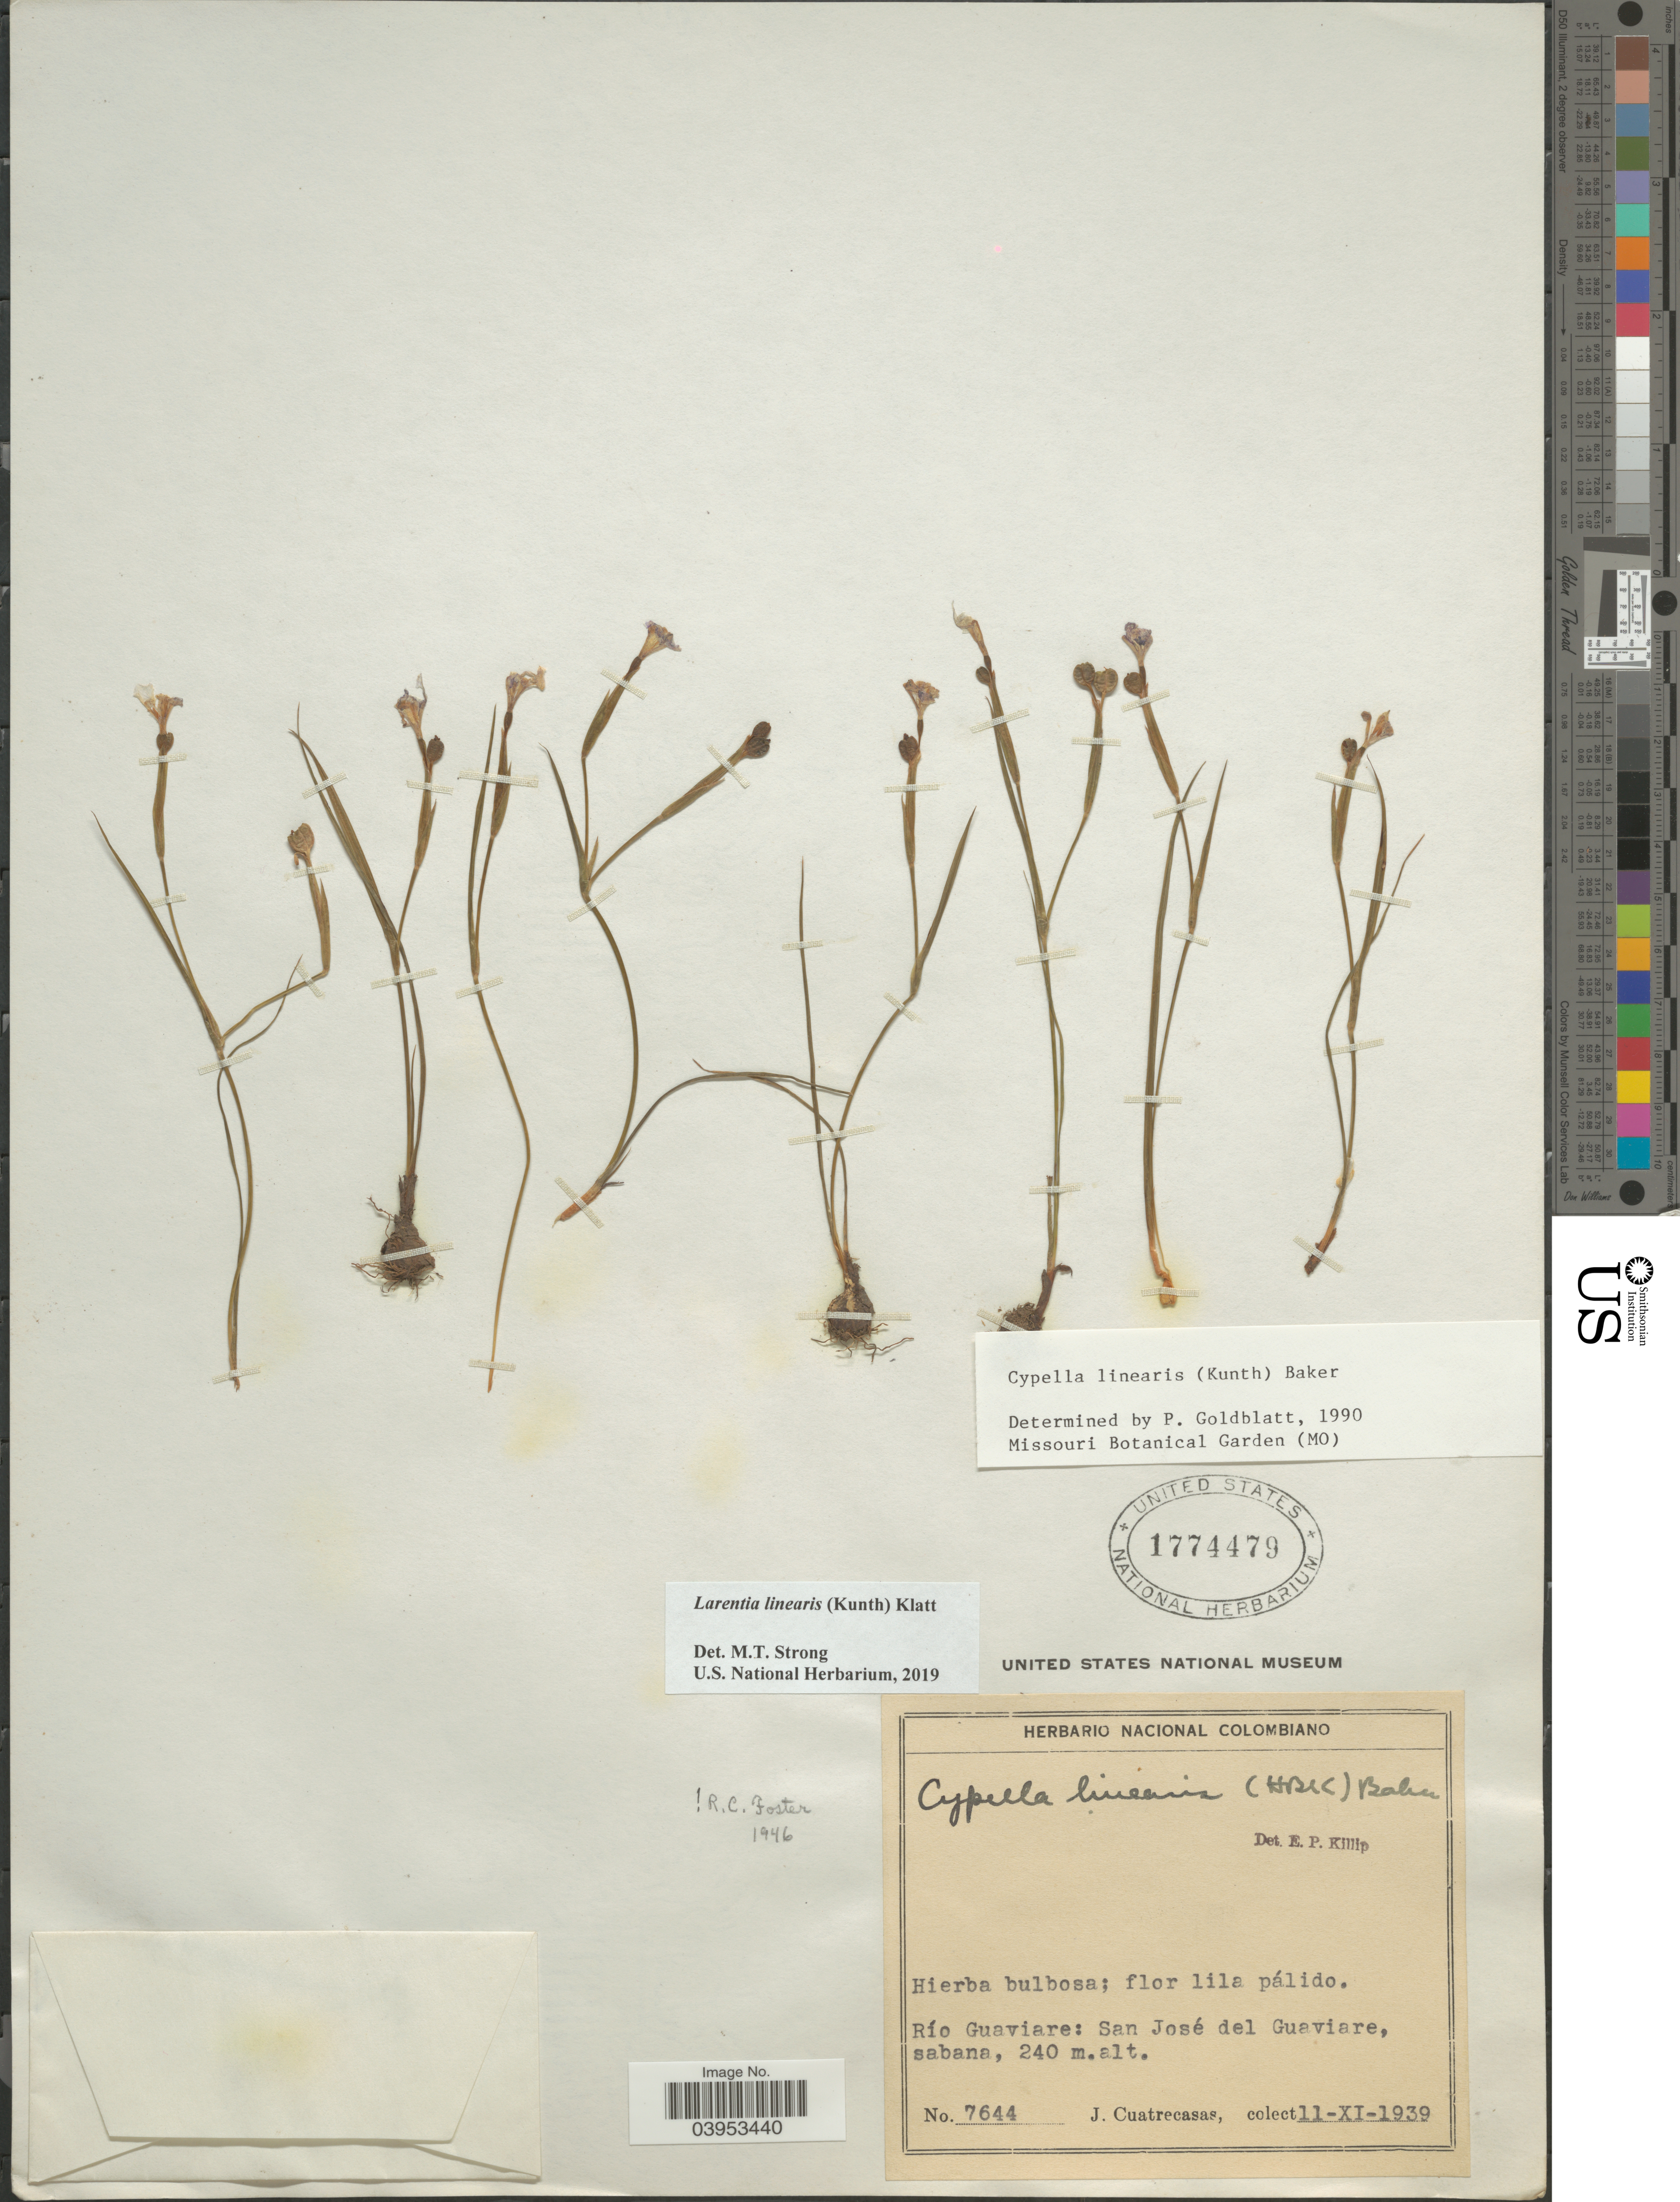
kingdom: Plantae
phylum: Tracheophyta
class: Liliopsida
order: Asparagales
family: Iridaceae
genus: Larentia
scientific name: Larentia linearis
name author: (Kunth) Klatt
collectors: J. Cuatrecasas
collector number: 7644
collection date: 1939-11-11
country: Colombia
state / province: Guaviare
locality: Río Guaviare: San José del Guaviare.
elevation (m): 240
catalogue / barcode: US 1774479